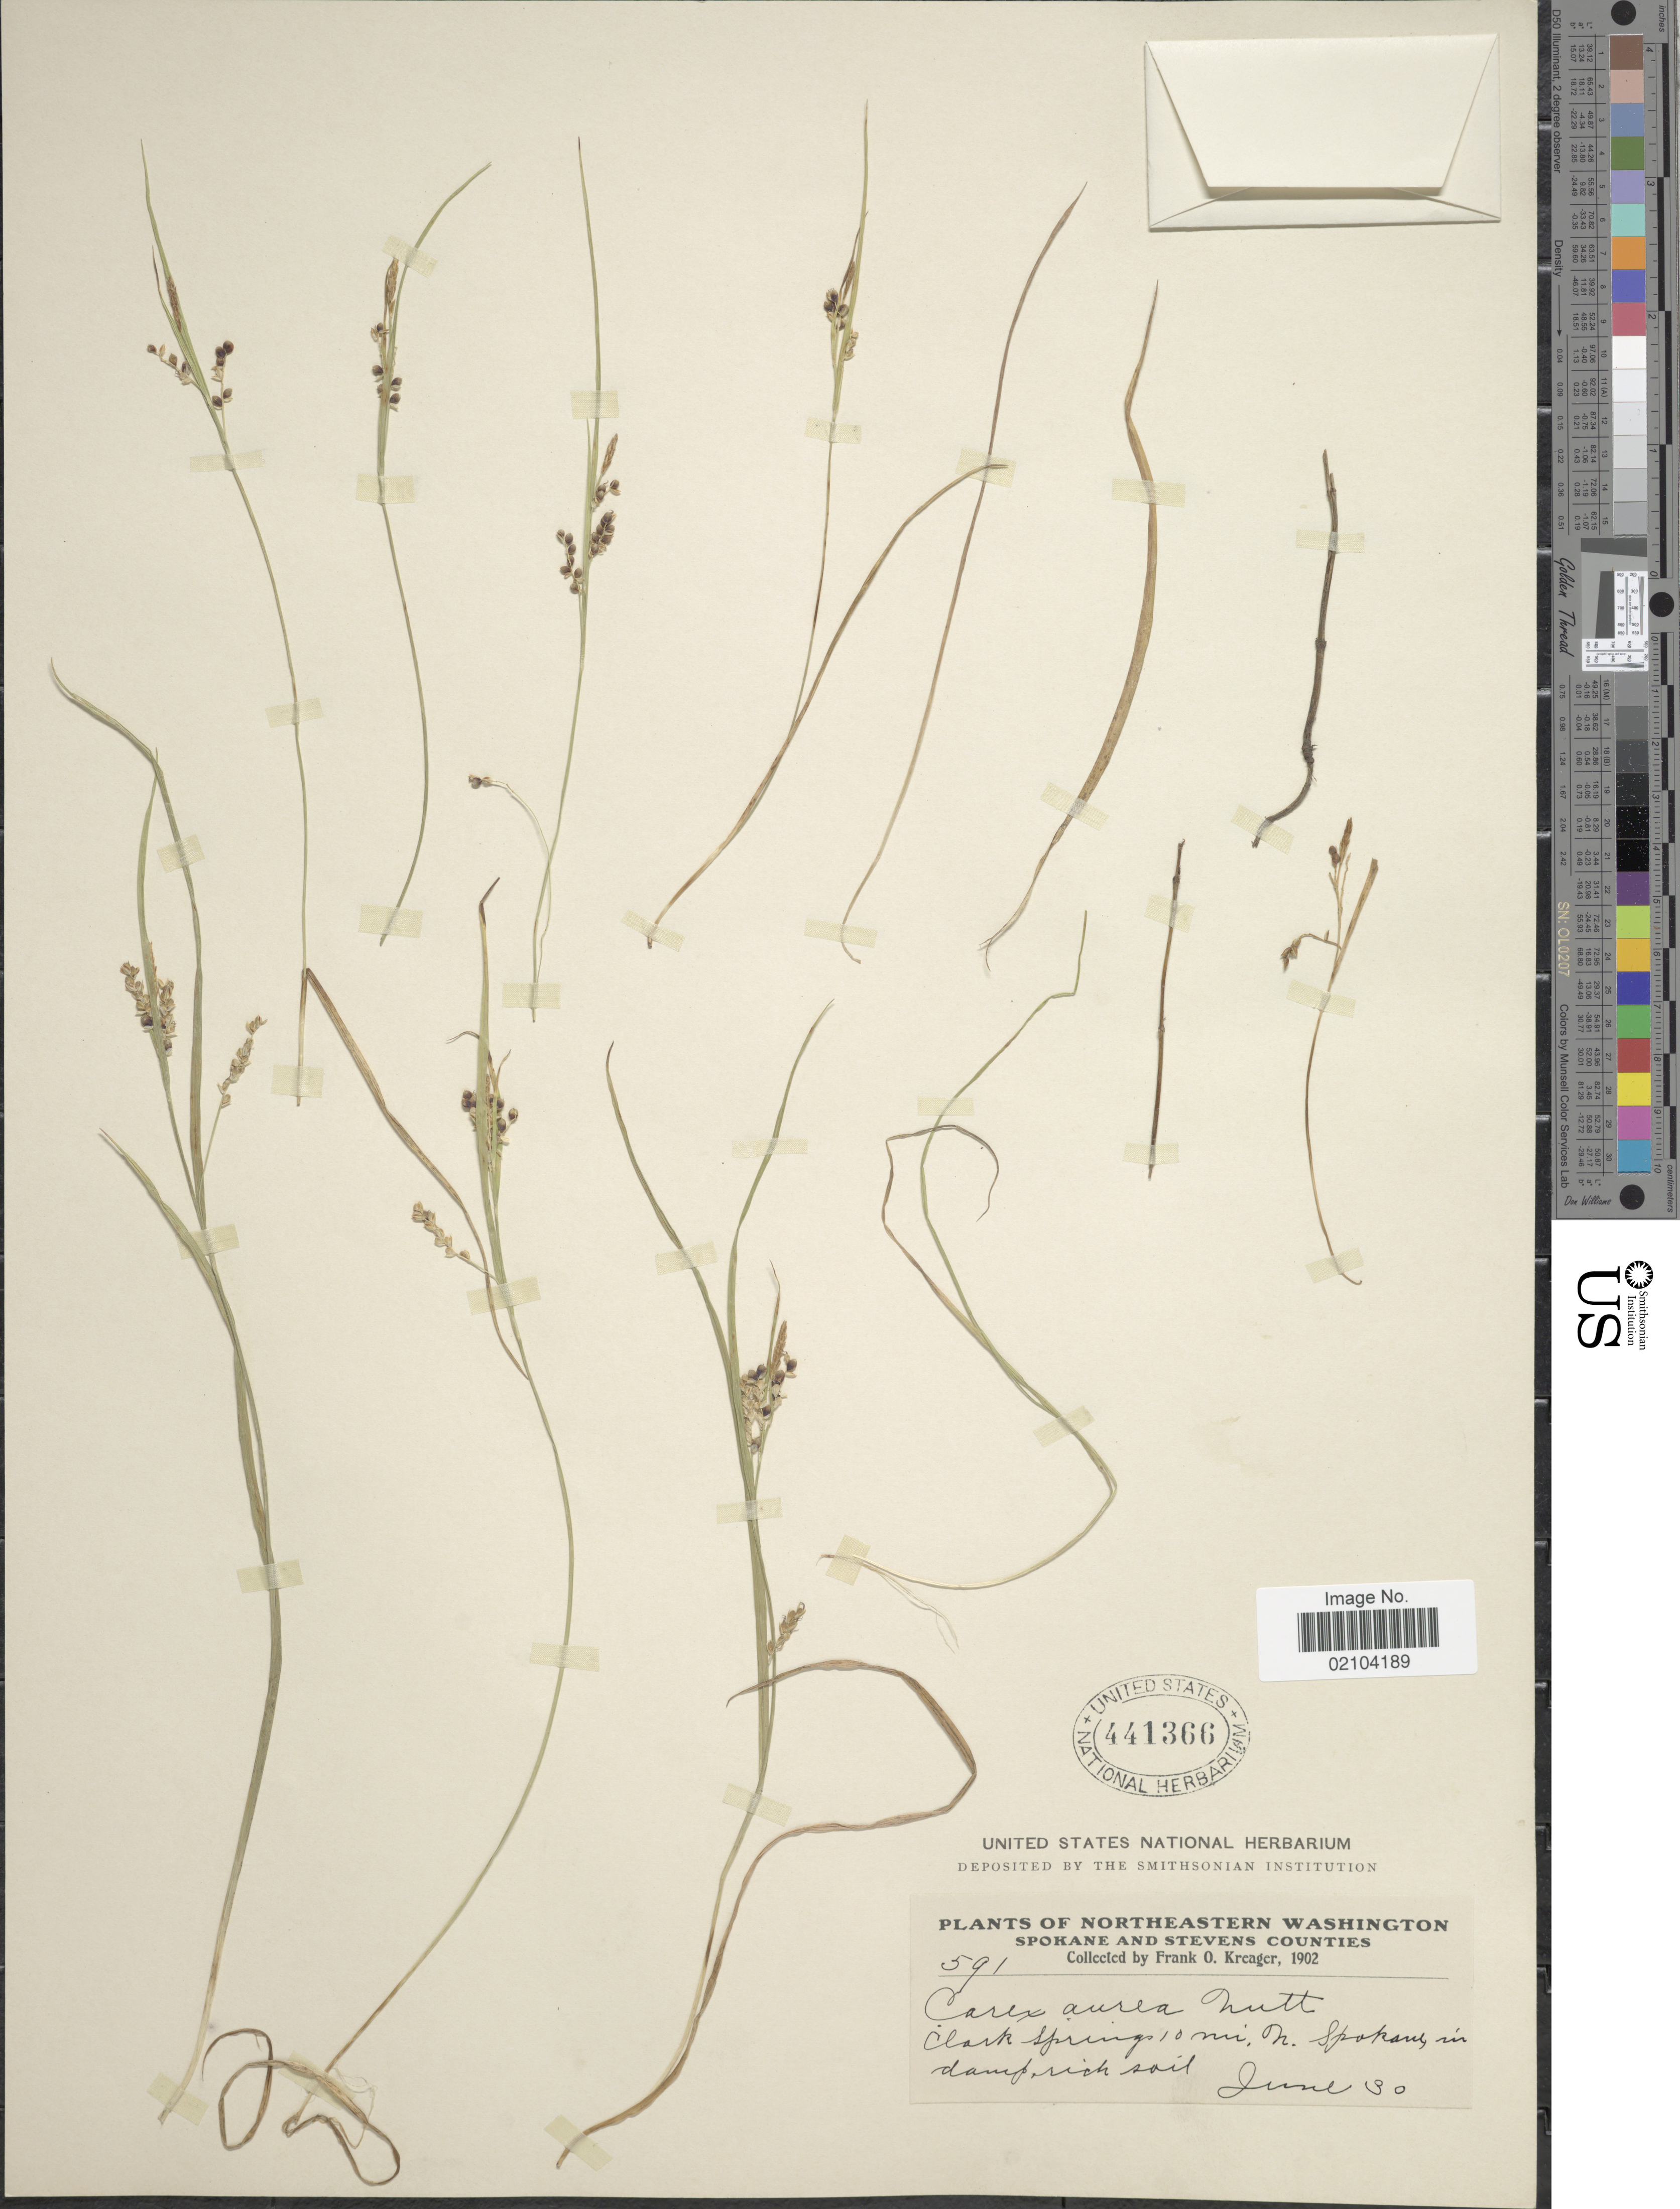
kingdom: Plantae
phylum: Tracheophyta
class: Liliopsida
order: Poales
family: Cyperaceae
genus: Carex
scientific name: Carex aurea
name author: Nutt.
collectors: F. Kreager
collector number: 591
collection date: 1902-06-30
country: United States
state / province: Washington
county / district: Spokane / Stevens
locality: Northeastern Washington, Spokane and Stevens Counties. Clark Springs 10 mi. N. Spokane on damp rich soil.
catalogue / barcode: US 441366